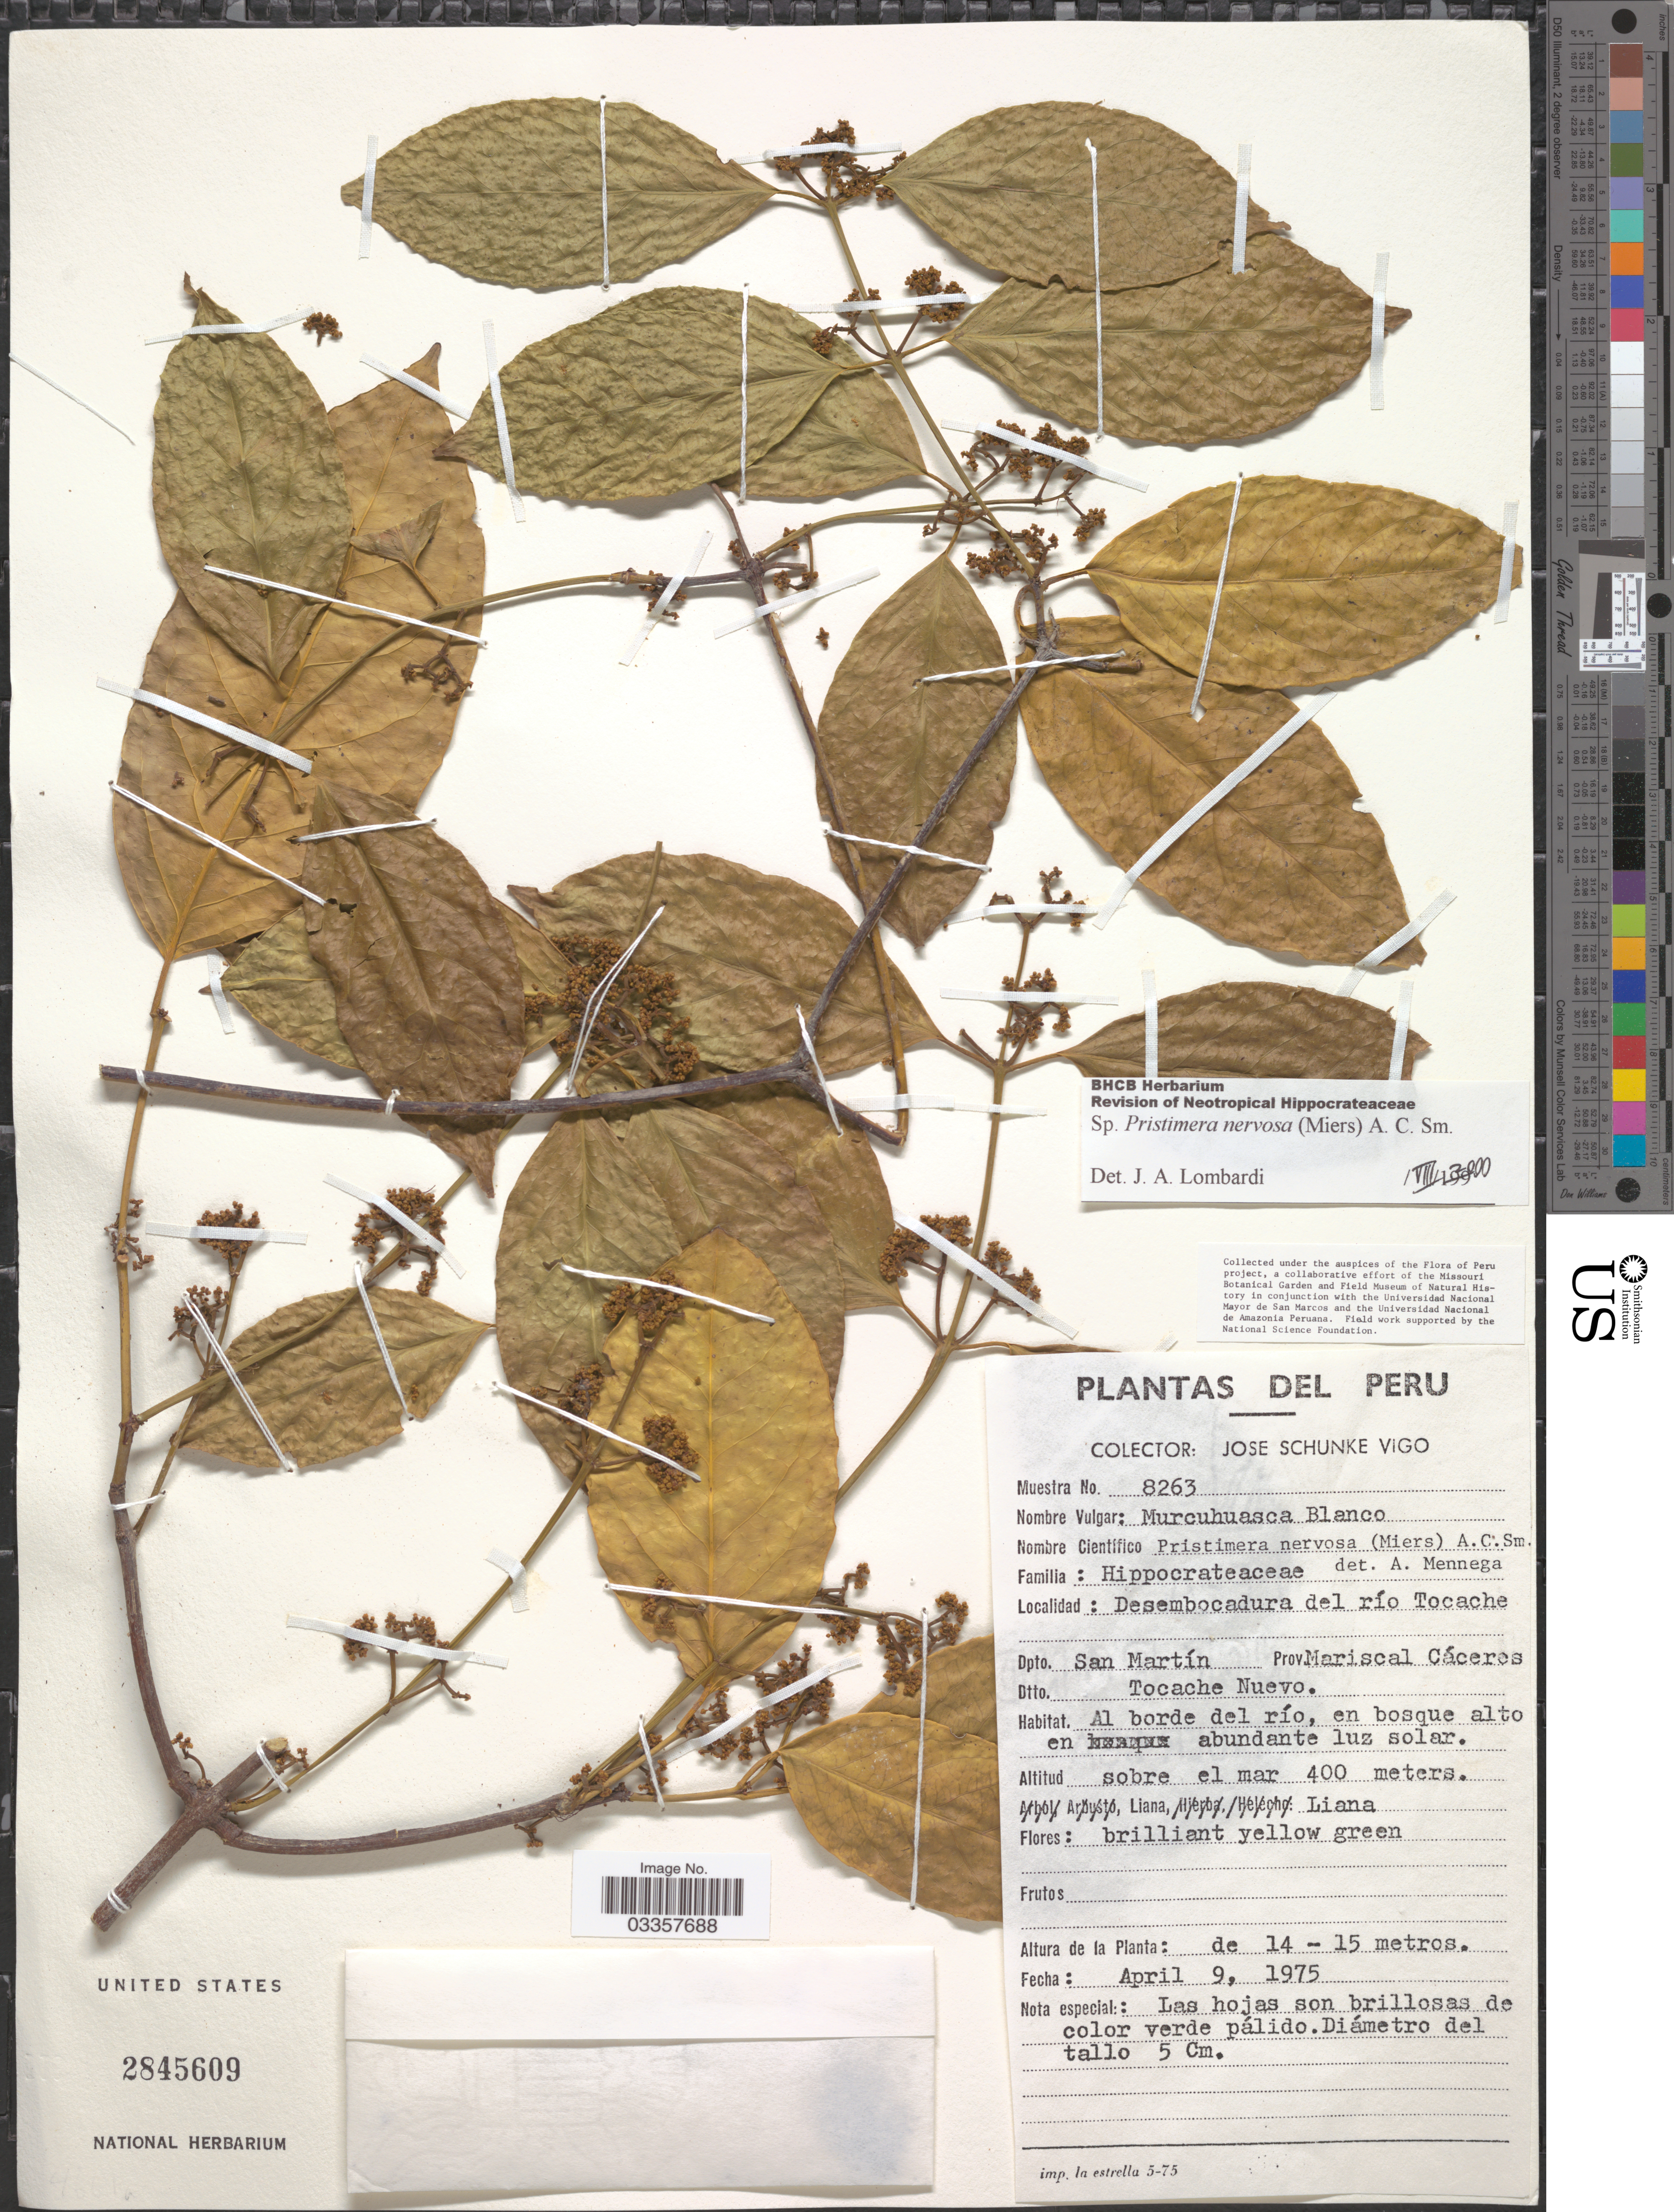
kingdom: Plantae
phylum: Tracheophyta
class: Magnoliopsida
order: Celastrales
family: Celastraceae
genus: Pristimera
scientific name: Pristimera nervosa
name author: (Miers) A.C. Sm.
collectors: J. Schunke Vigo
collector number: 8263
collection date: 1975-04-09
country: Peru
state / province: San Martín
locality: Desembocadura del río Tocache. Dpto. San Martín, Prov. Mariscal Cáceres, Dtto. Tocache Nuevo.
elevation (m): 400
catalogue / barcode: US 2845609